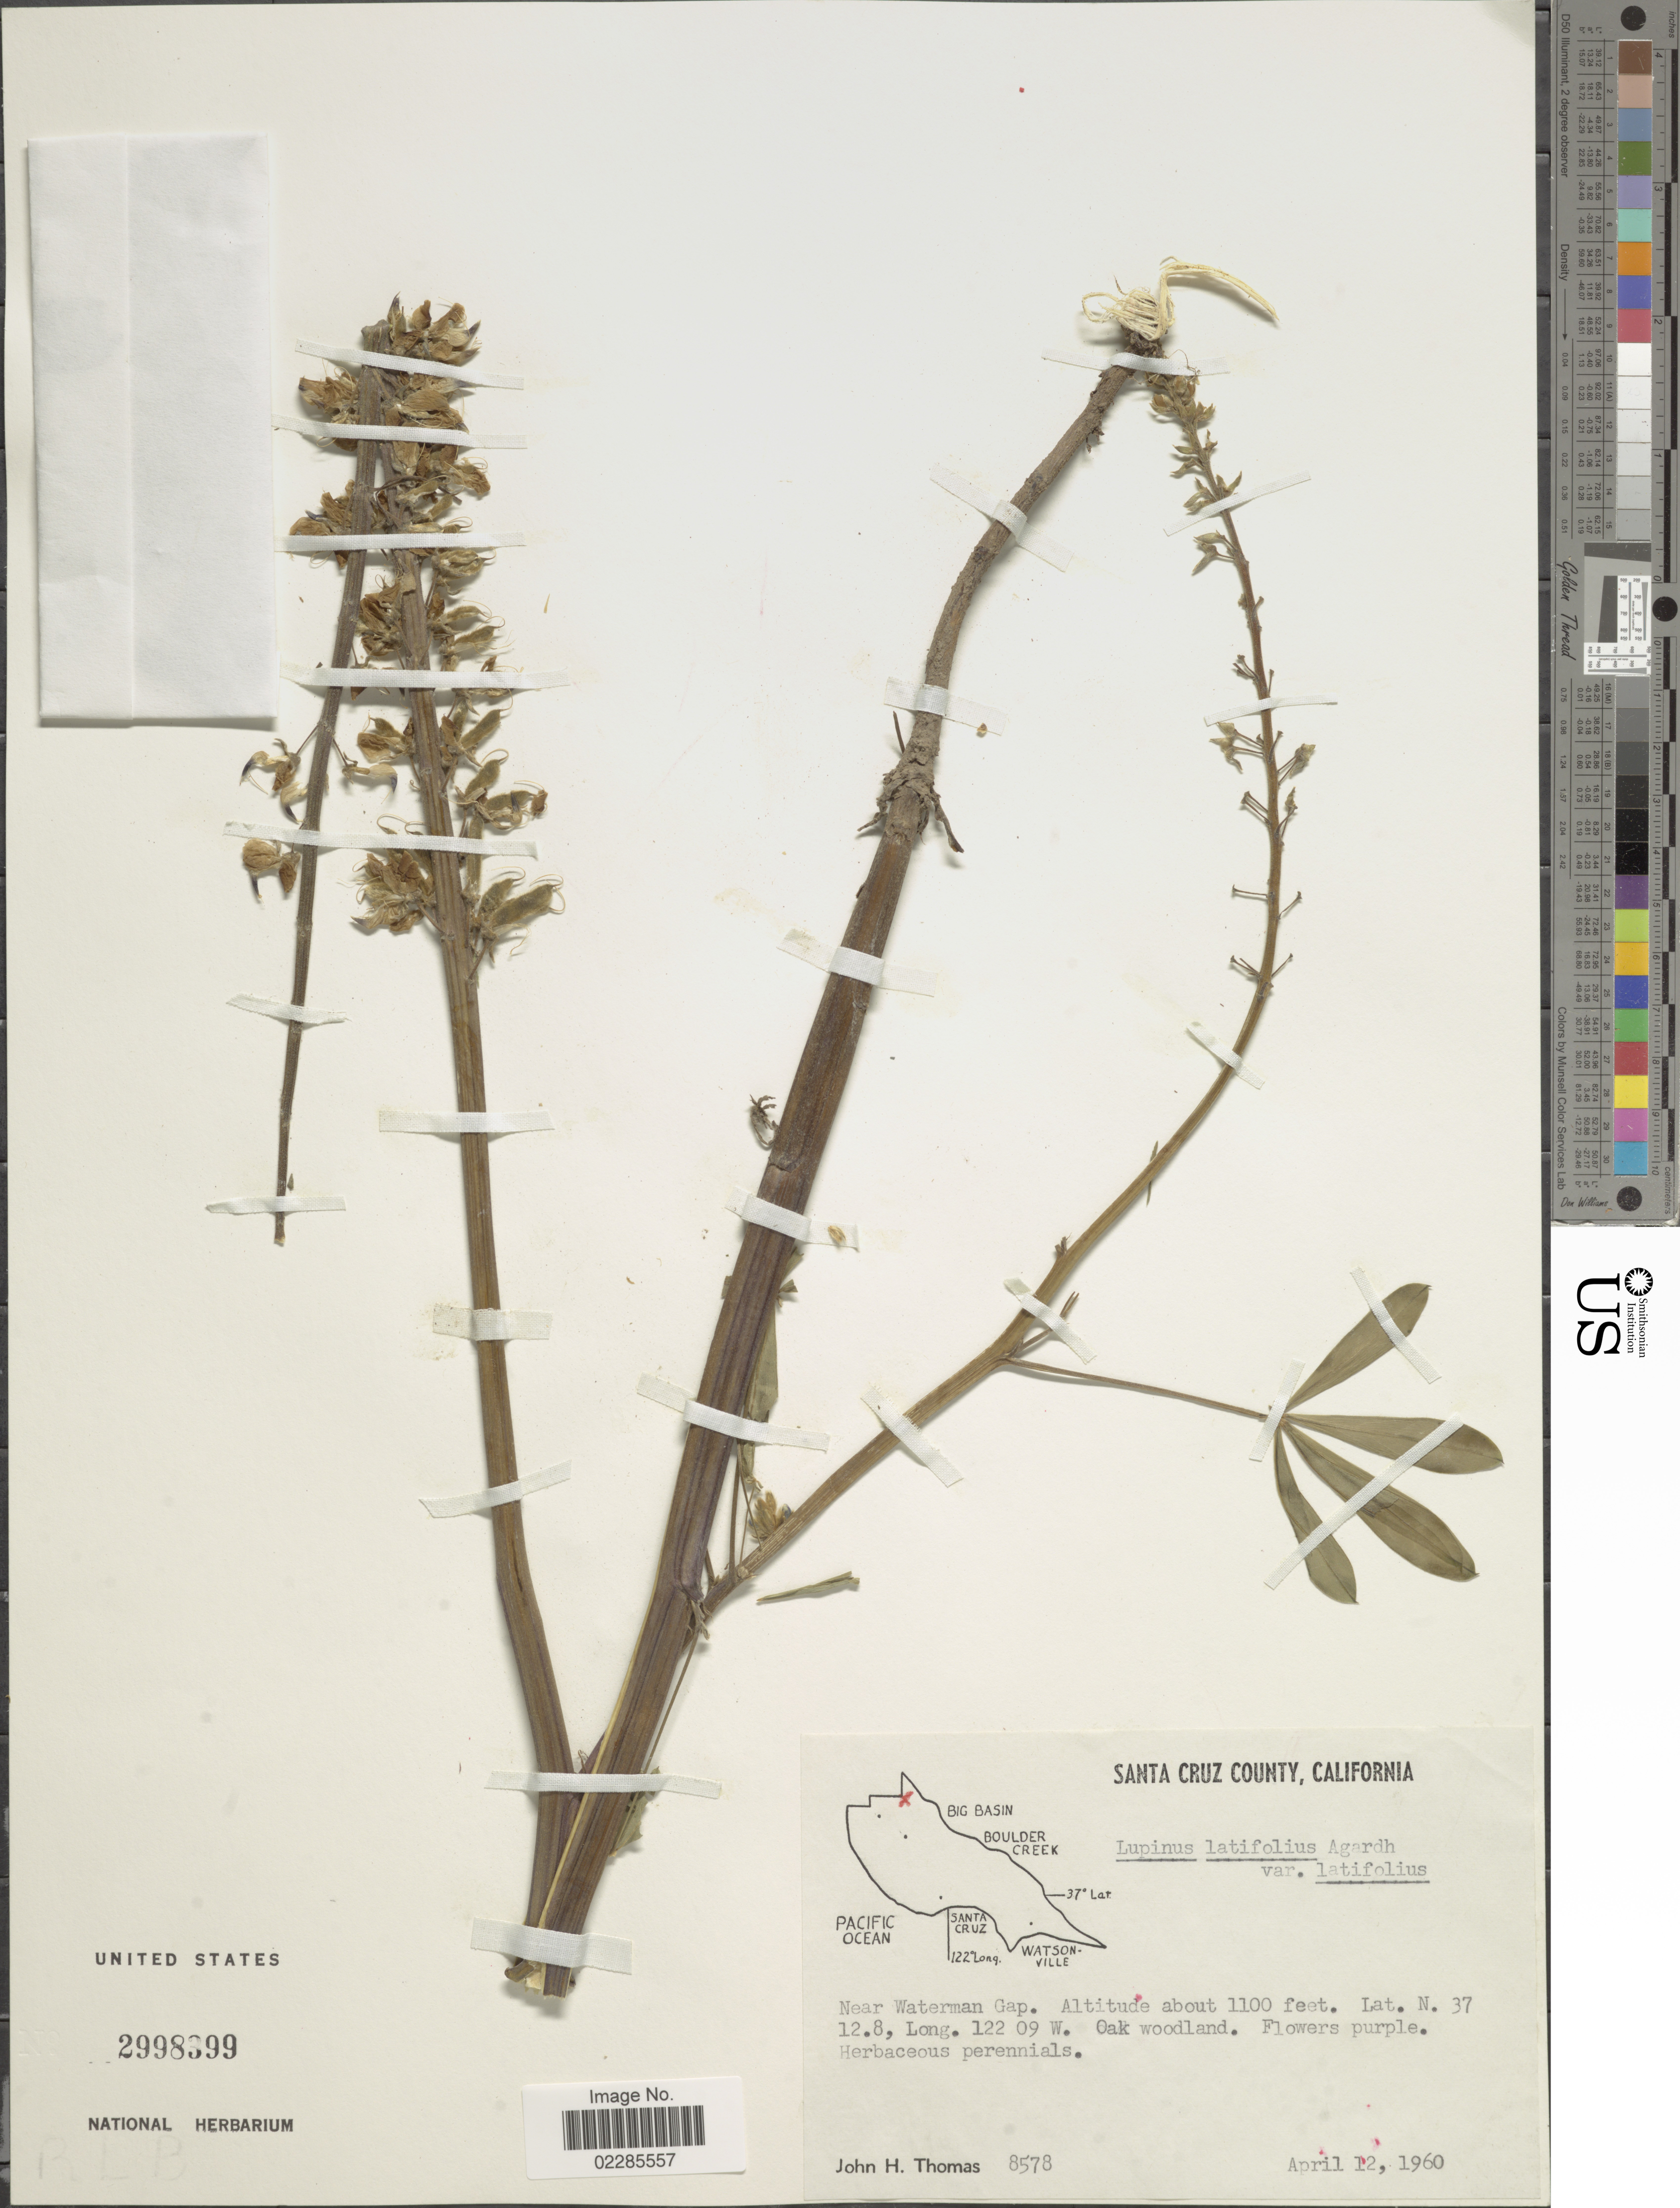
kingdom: Plantae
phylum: Tracheophyta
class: Magnoliopsida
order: Fabales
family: Fabaceae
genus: Lupinus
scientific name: Lupinus latifolius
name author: Lindl. ex J. Agardh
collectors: J. H. Thomas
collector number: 8578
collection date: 1960-04-12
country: United States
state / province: California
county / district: Santa Cruz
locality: Santa Cruz County, Near Waterman Gap, Oak woodland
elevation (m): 335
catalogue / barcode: US 2998399